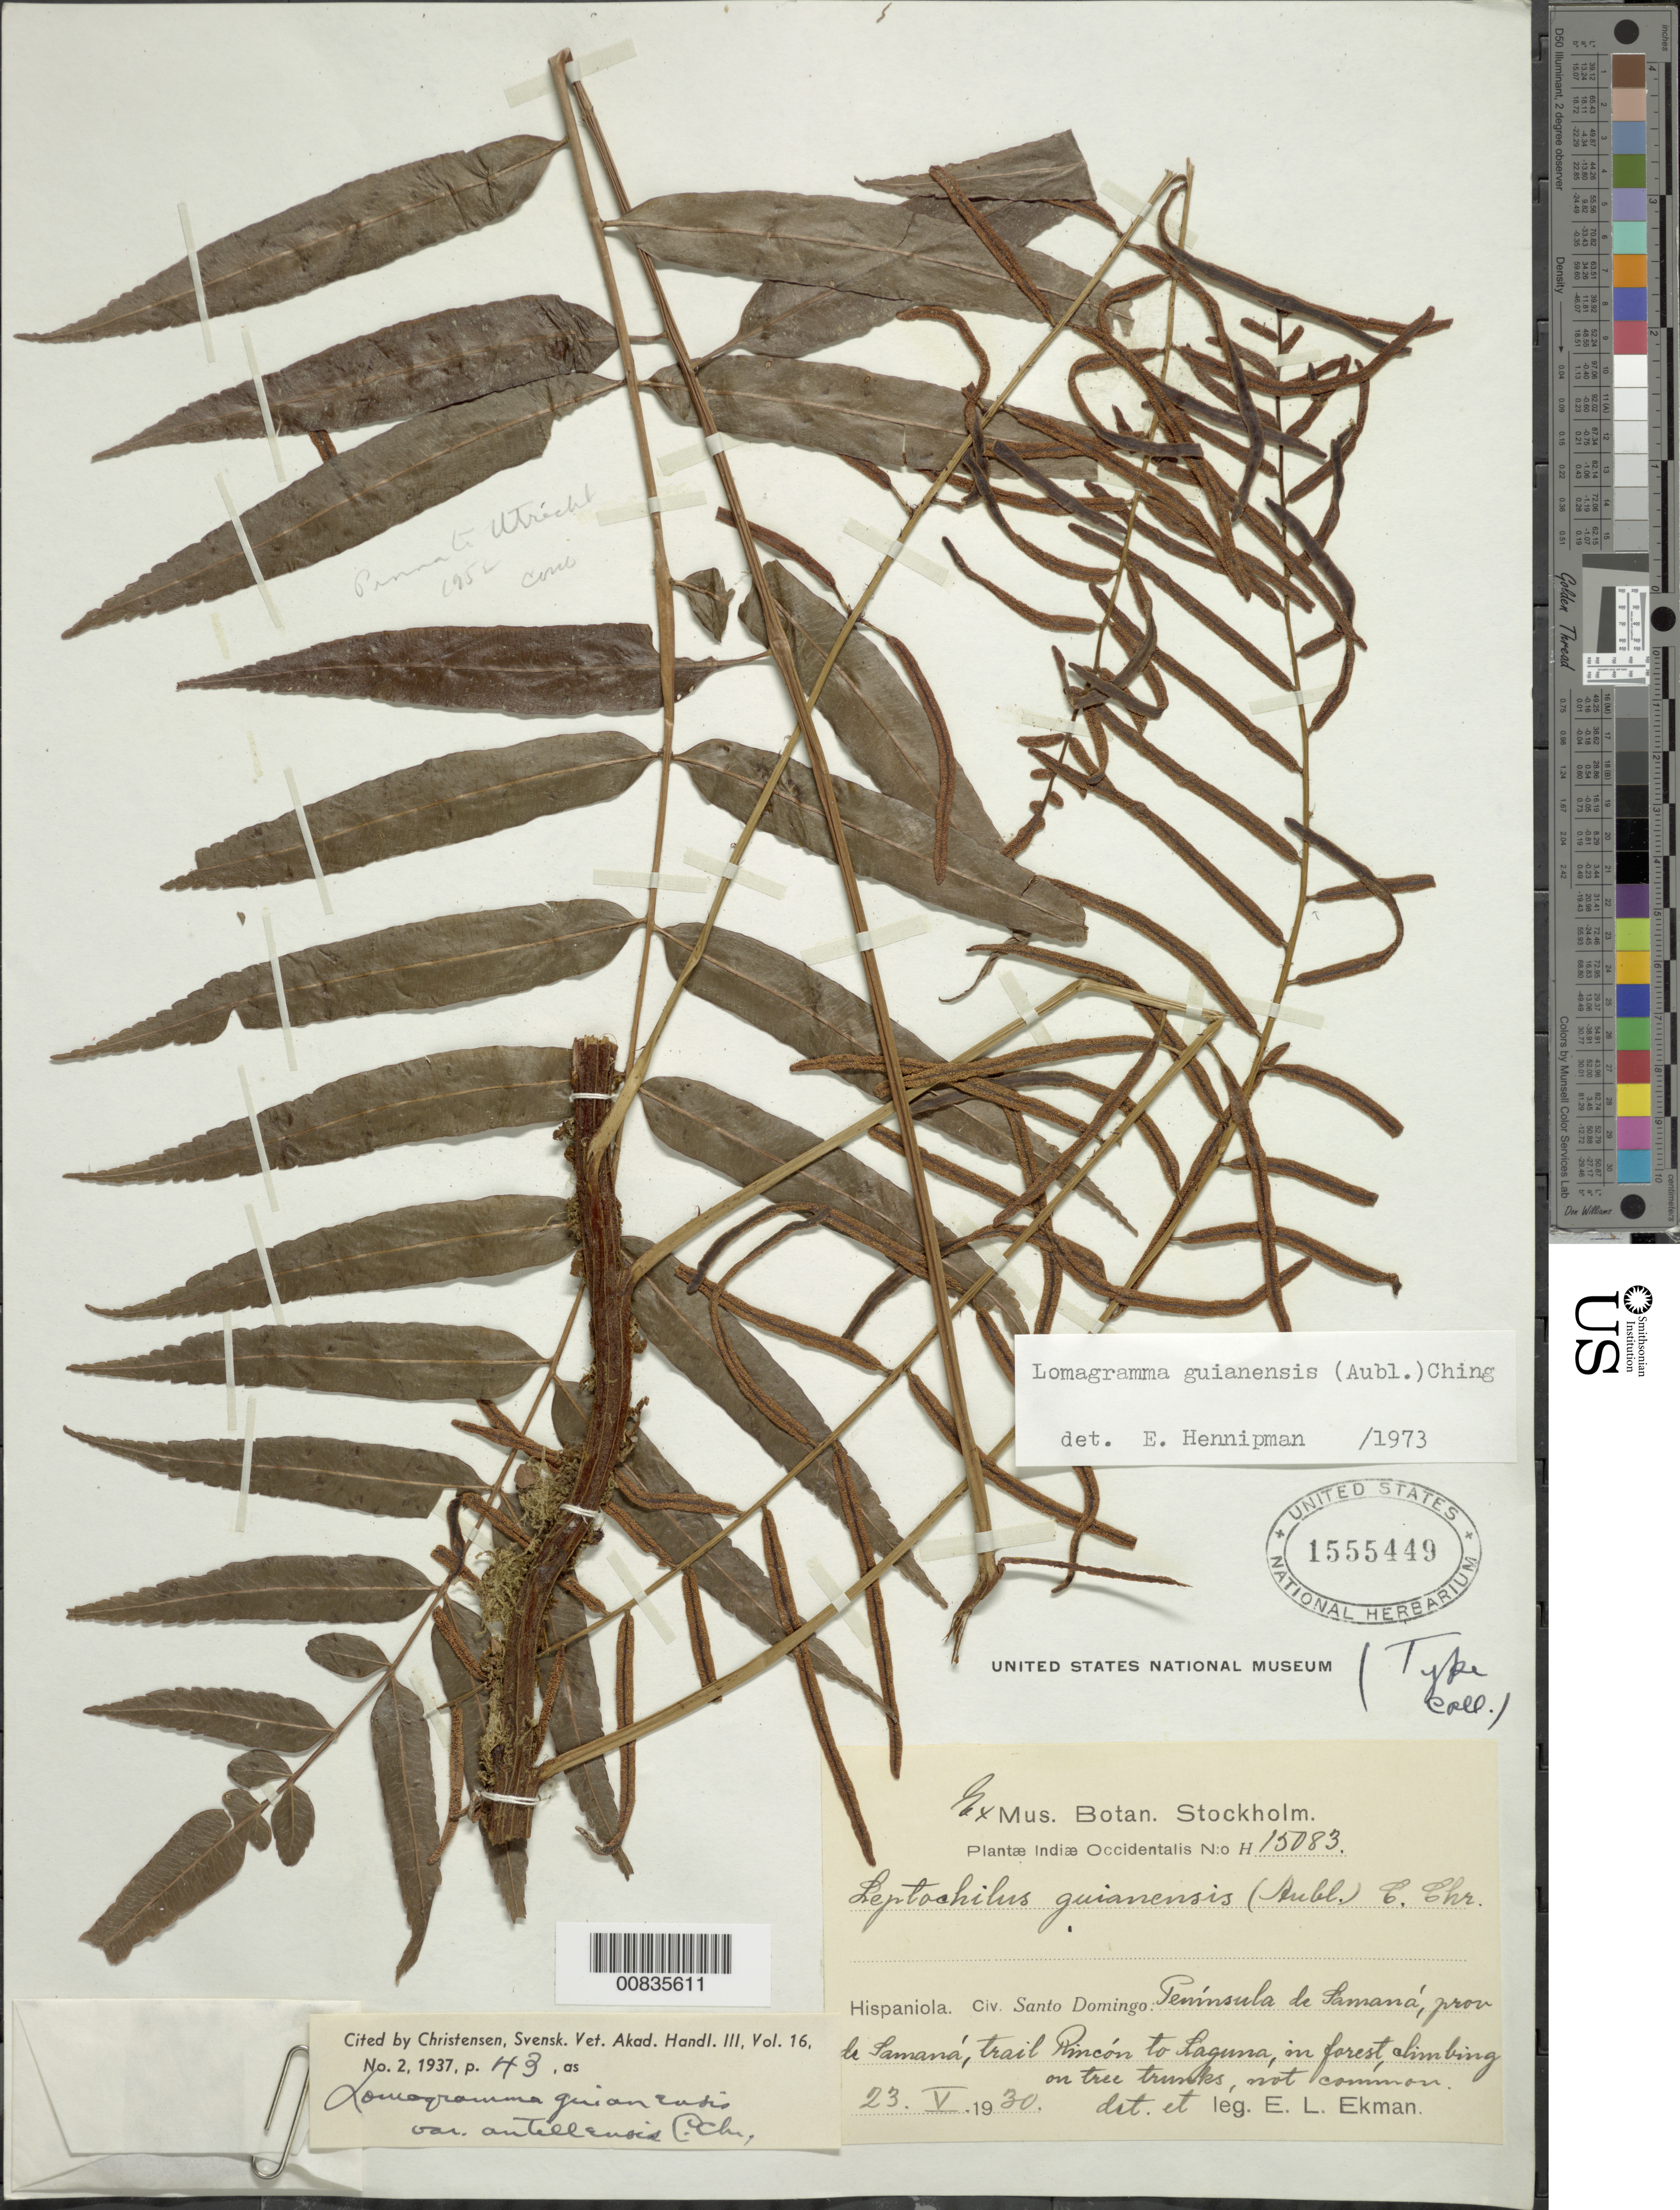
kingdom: Plantae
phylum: Tracheophyta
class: Polypodiopsida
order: Polypodiales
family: Dryopteridaceae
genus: Mickelia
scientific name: Mickelia guianensis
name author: (Aubl.) R.C. Moran et al.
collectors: E. L. Ekman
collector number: H 15083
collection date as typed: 23 May 1930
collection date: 1930-05-23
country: Dominican Republic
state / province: Samana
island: Hispaniola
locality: Peninsula de Samaná, trail Pincón to Laguna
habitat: Forest, climbing on tree trunks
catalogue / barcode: US 1555449